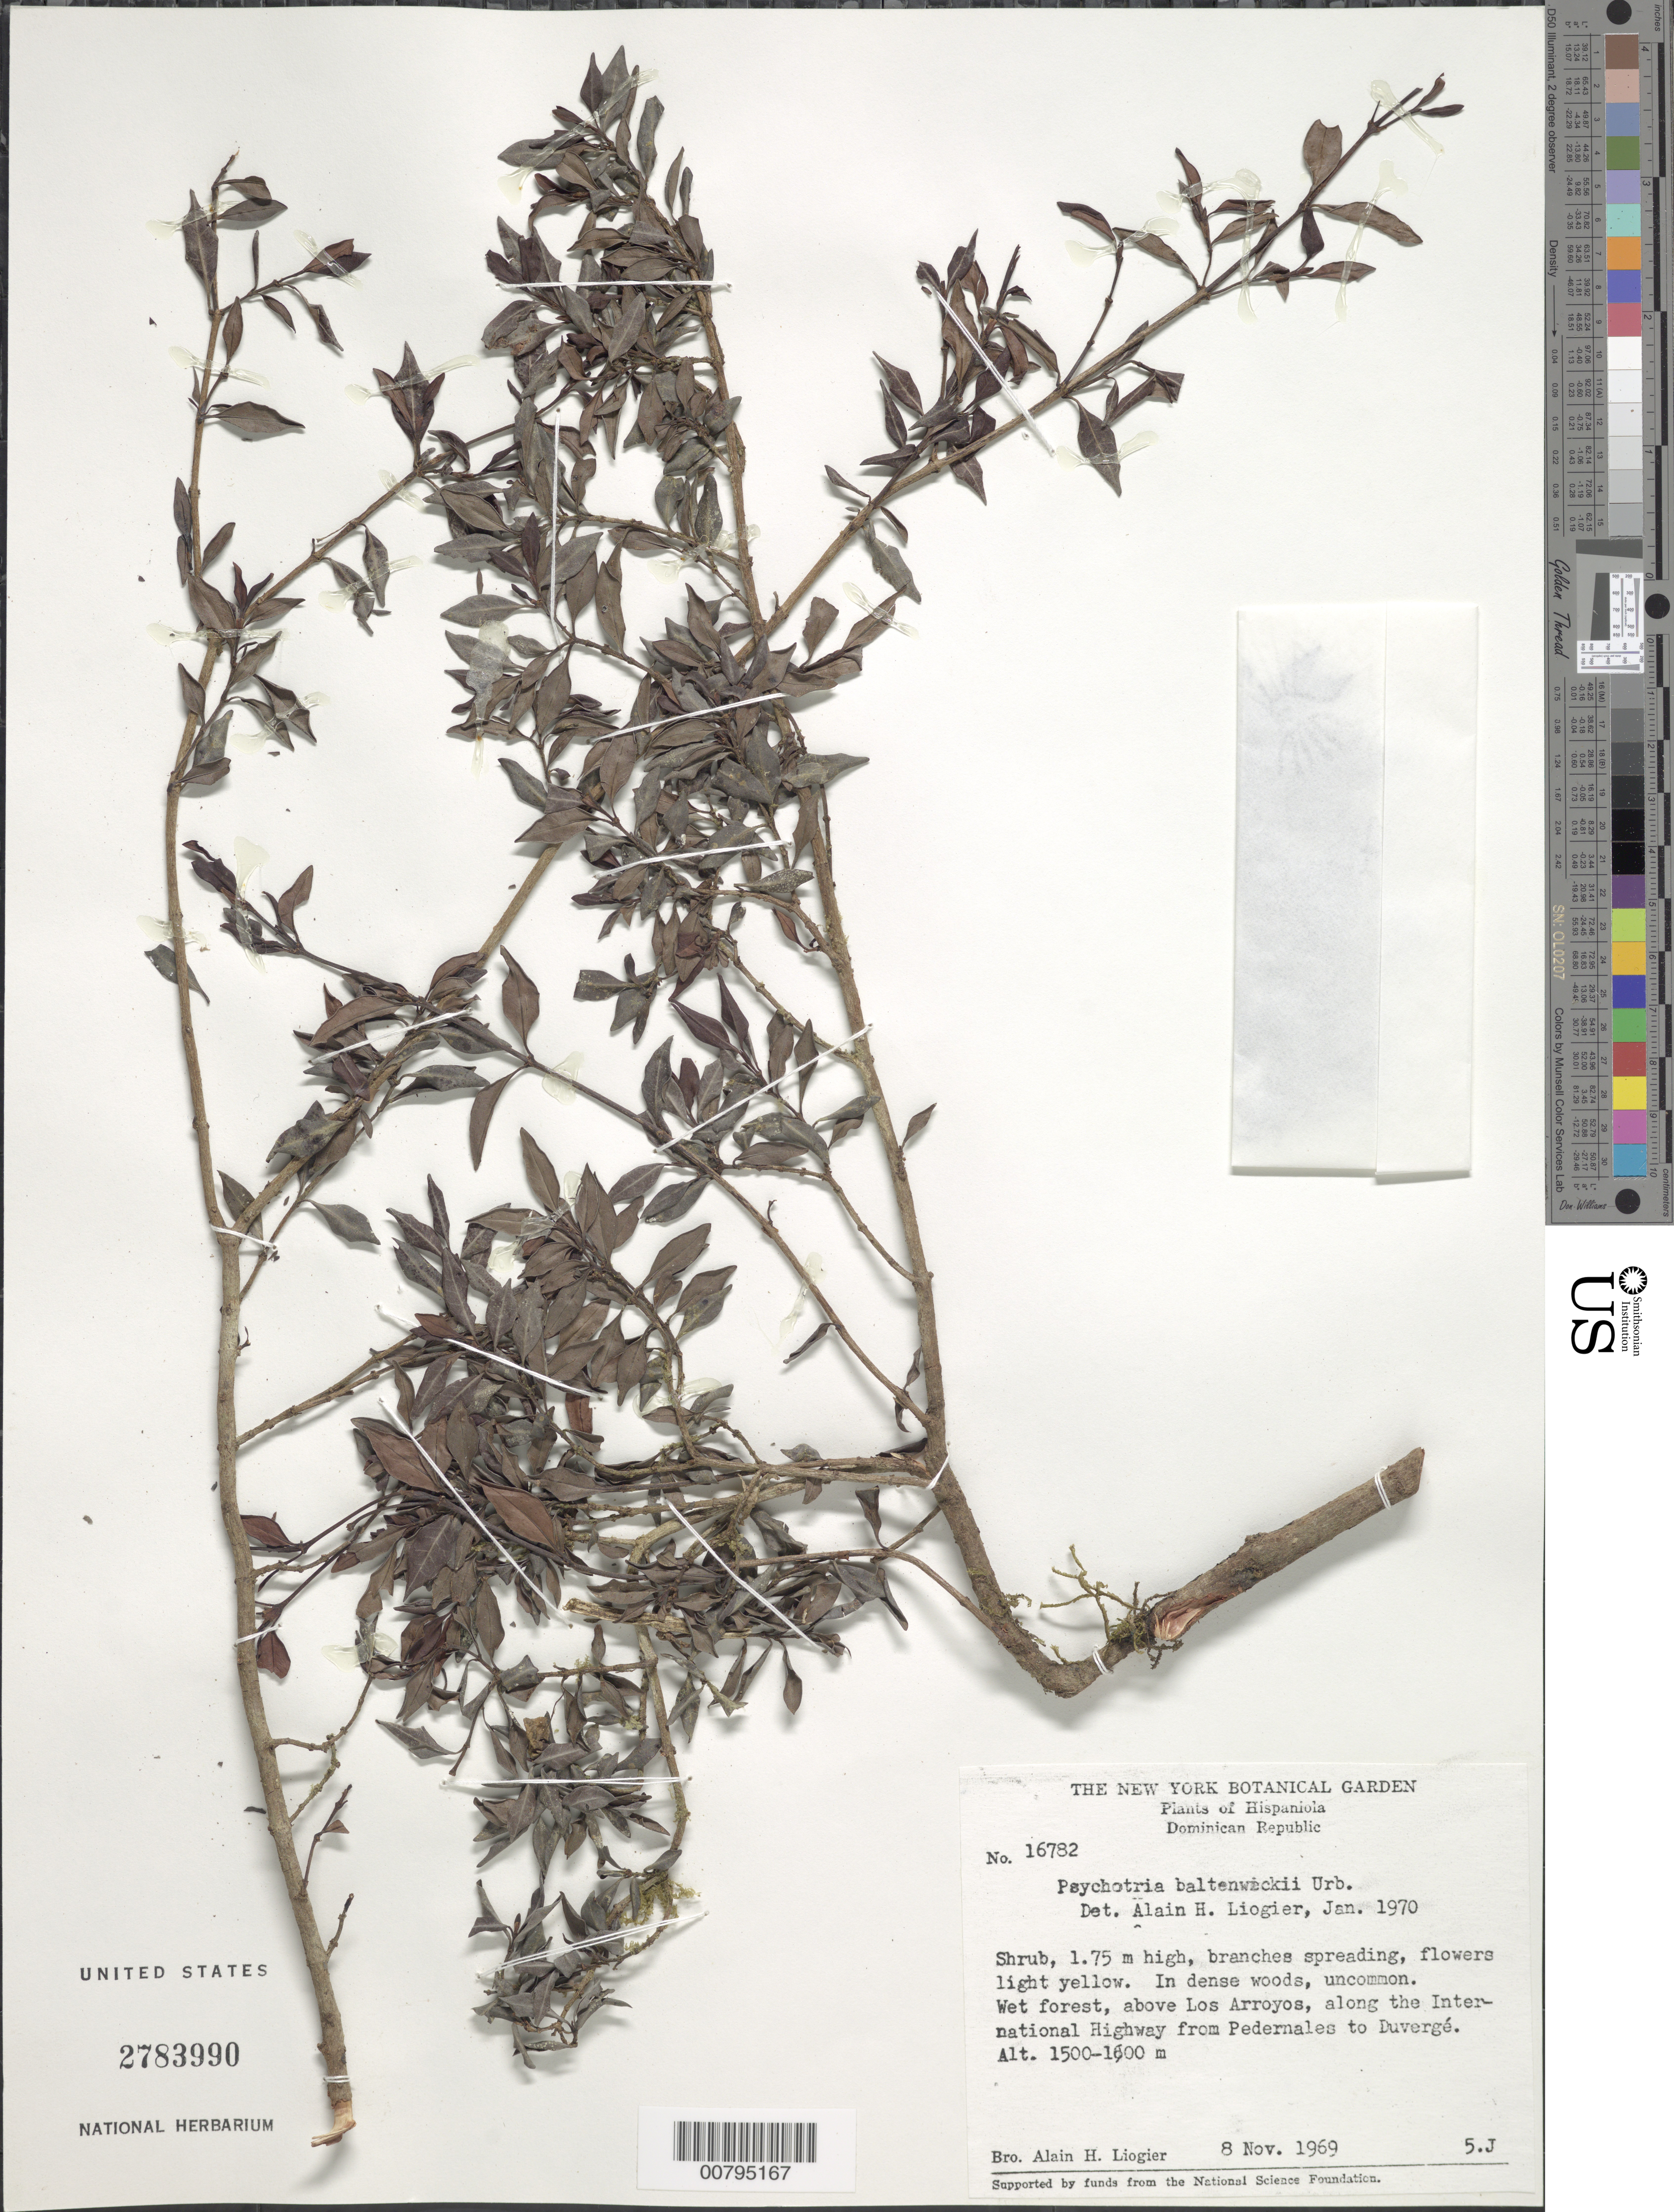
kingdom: Plantae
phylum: Tracheophyta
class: Magnoliopsida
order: Gentianales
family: Rubiaceae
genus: Psychotria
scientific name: Psychotria baltenweckii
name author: Urb.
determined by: Liogier, Alain H.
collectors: A. H. Liogier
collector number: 16782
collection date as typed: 08 Nov 1969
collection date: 1969-11-08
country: Dominican Republic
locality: Forest above Los Arroyos, along the International Highway from Pedernales to Duvergé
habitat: In dense wet forest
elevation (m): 1500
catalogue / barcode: US 2783990